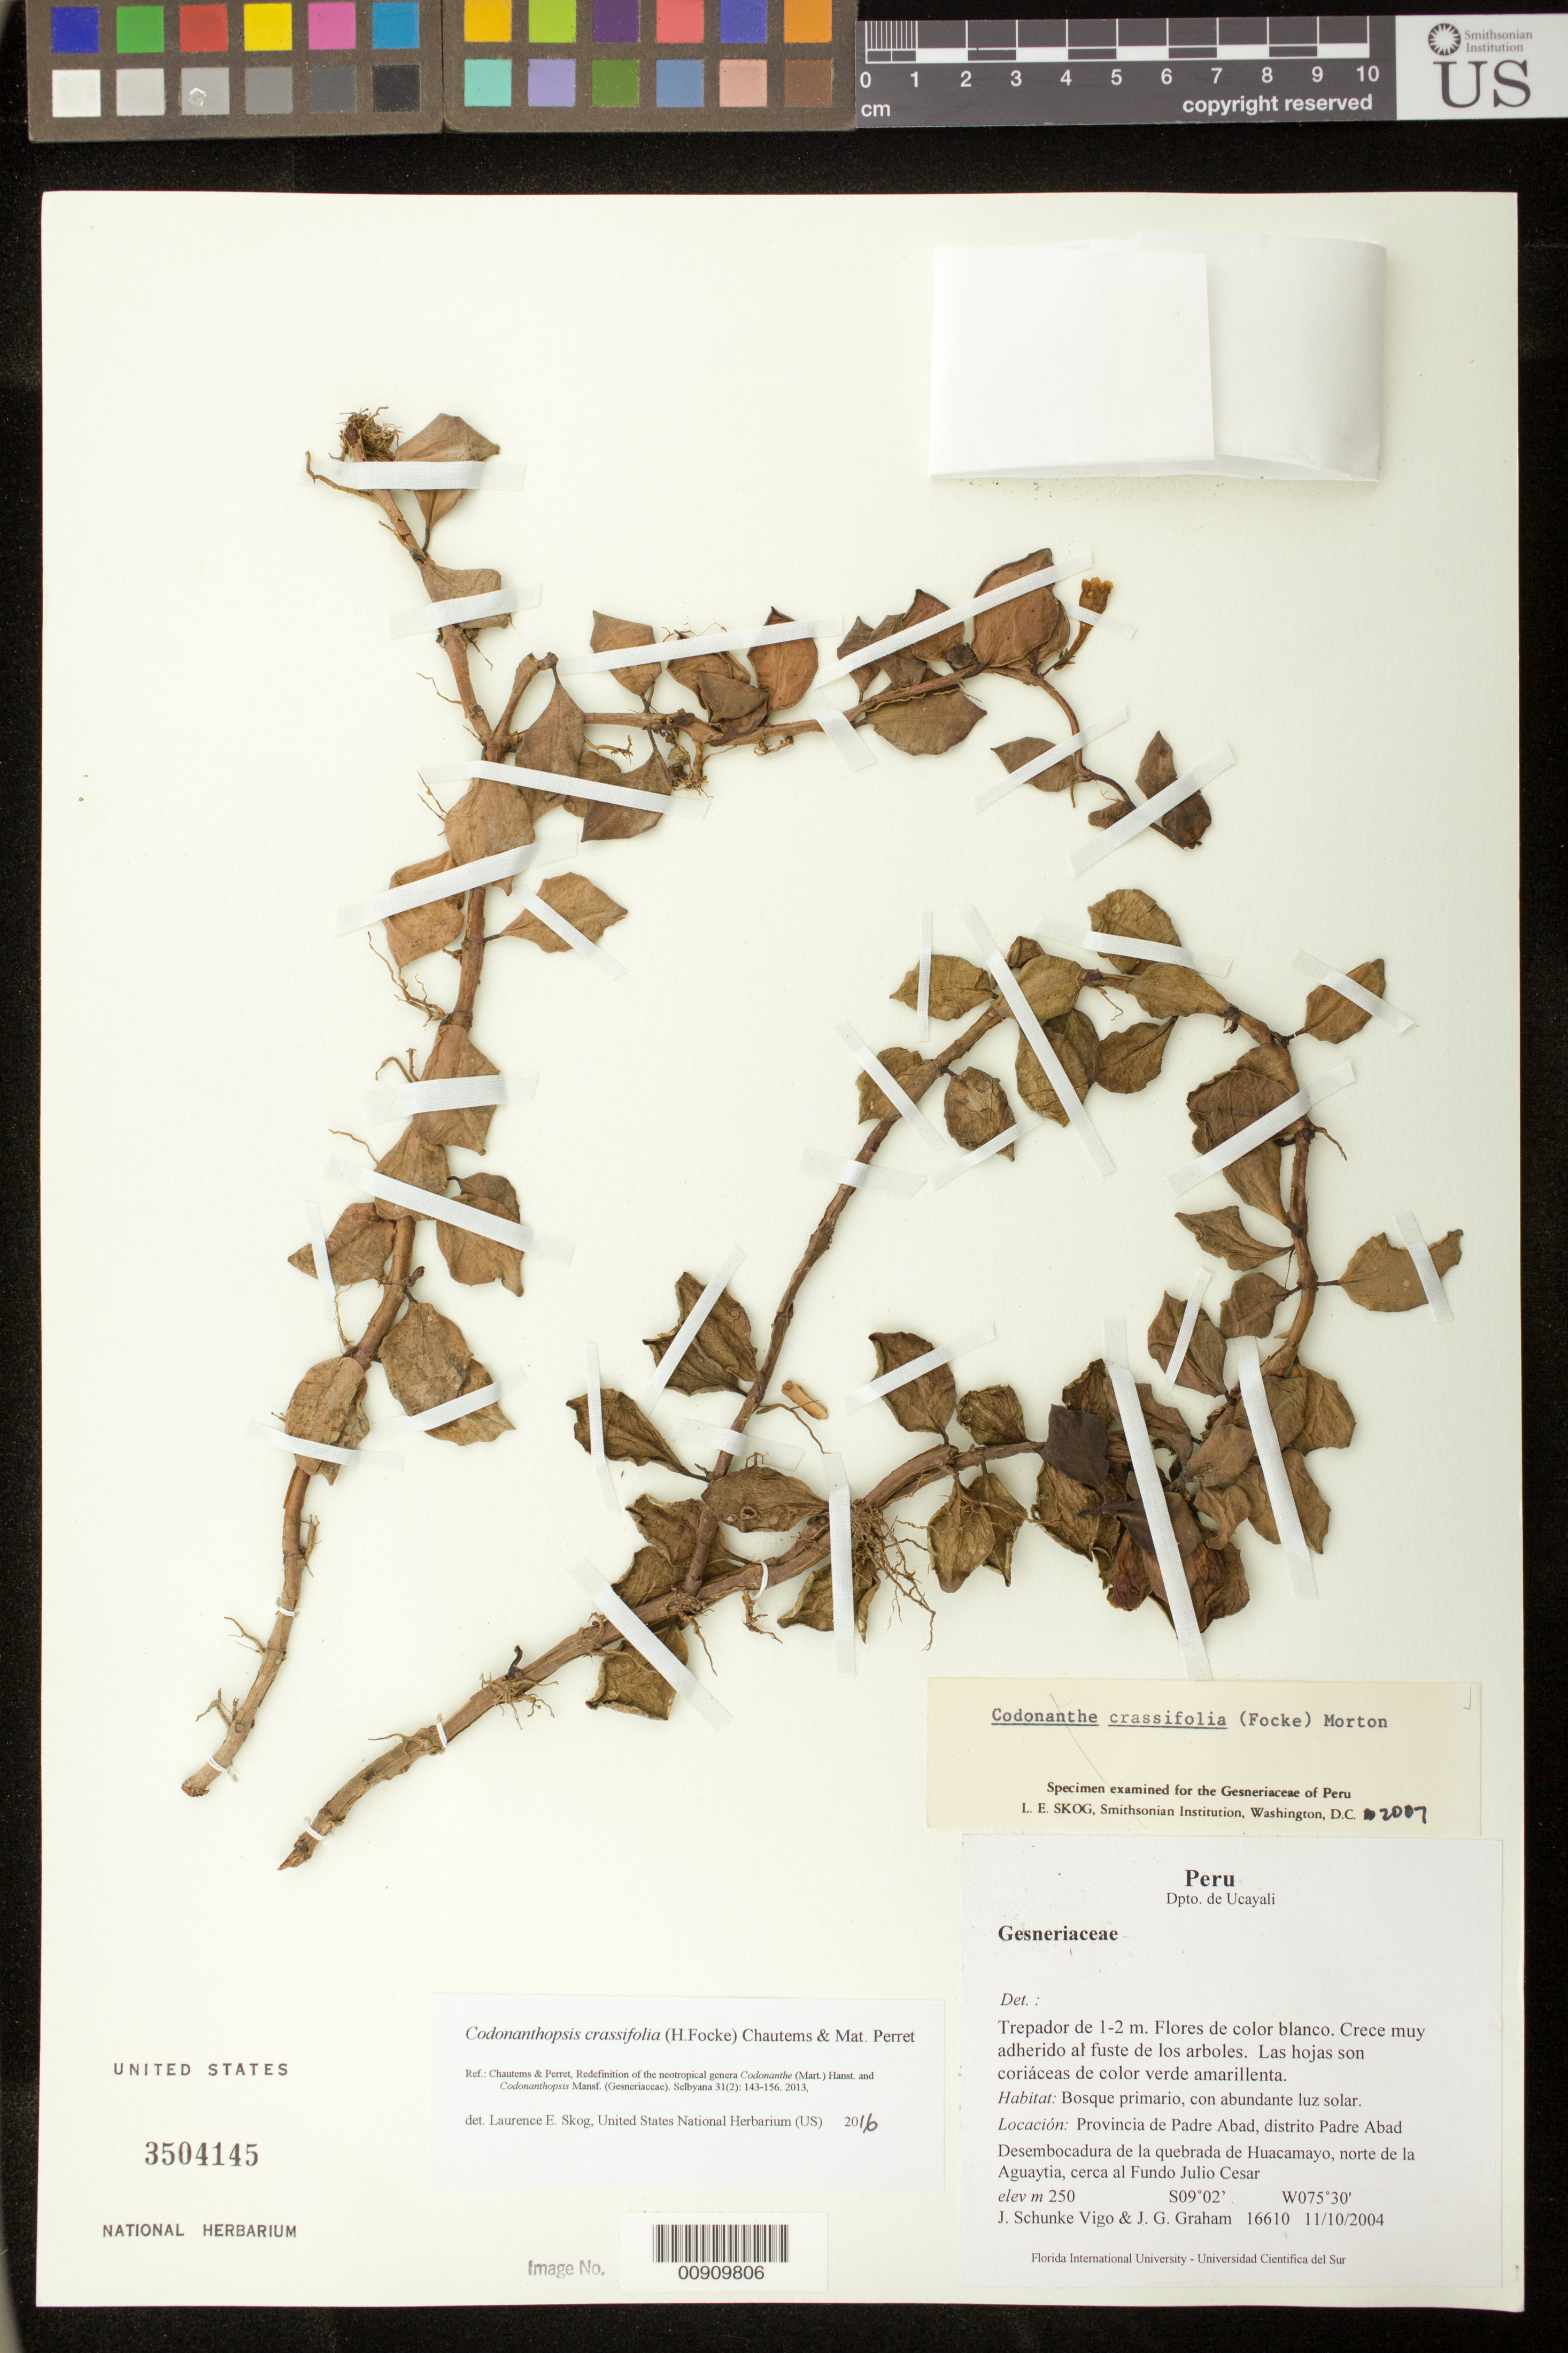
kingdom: Plantae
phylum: Tracheophyta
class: Magnoliopsida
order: Lamiales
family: Gesneriaceae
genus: Codonanthopsis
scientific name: Codonanthopsis crassifolia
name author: (H. Focke) Chautems & Mat.Perret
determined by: Skog, Laurence E.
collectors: J. Schunke Vigo & J. G. Graham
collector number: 16610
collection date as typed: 10 Nov 2004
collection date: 2004-11-10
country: Peru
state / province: Ucayali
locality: Provincia de Padre Abad, distrito Padre Abad. Desembocadura de la quebrada de Hucamayo, norte de la Aguaytia, cerca al Fundo Julio Cesar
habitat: Bosque primario, con abundante luz solar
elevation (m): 250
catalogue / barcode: US 3504145